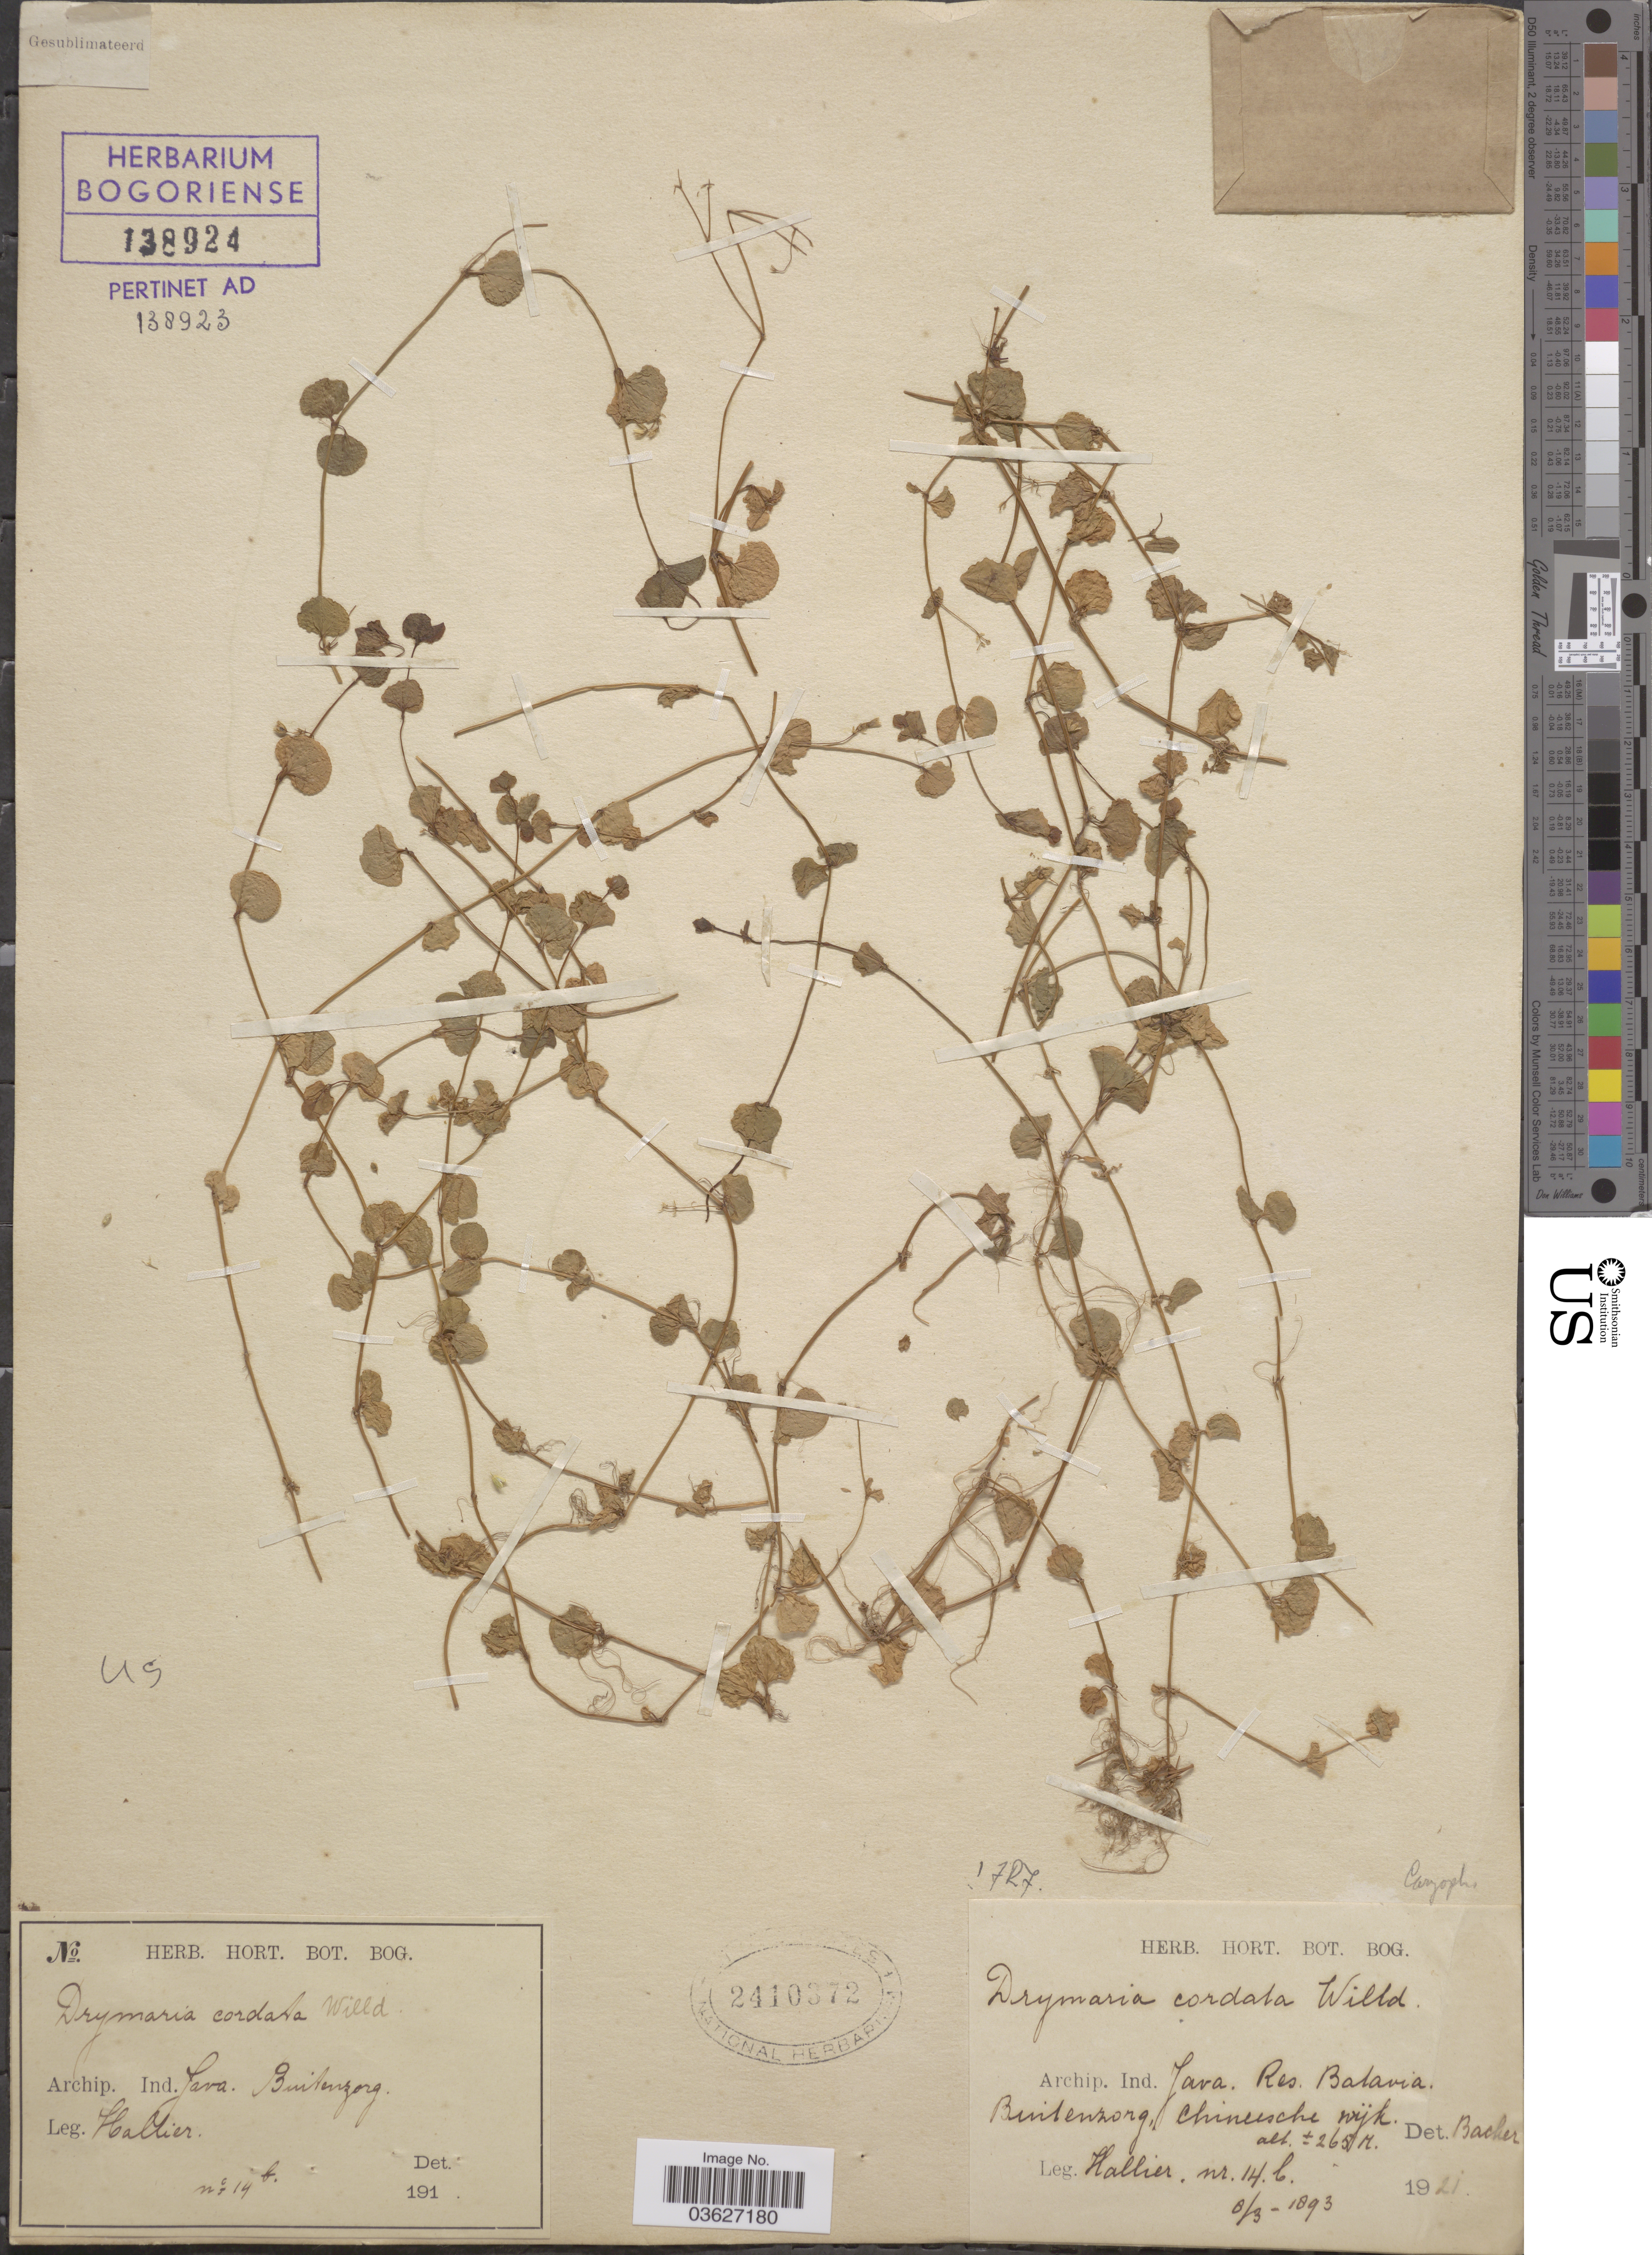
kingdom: Plantae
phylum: Tracheophyta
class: Magnoliopsida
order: Caryophyllales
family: Caryophyllaceae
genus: Drymaria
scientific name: Drymaria cordata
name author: (L.) Willd. ex Schult.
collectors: Hallier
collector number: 14b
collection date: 1893-03-08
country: Indonesia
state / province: Java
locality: Archip. Ind. Java. Buitenzorg. Res. Batavia. Chineesche wijk.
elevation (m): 265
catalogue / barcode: US 2410372